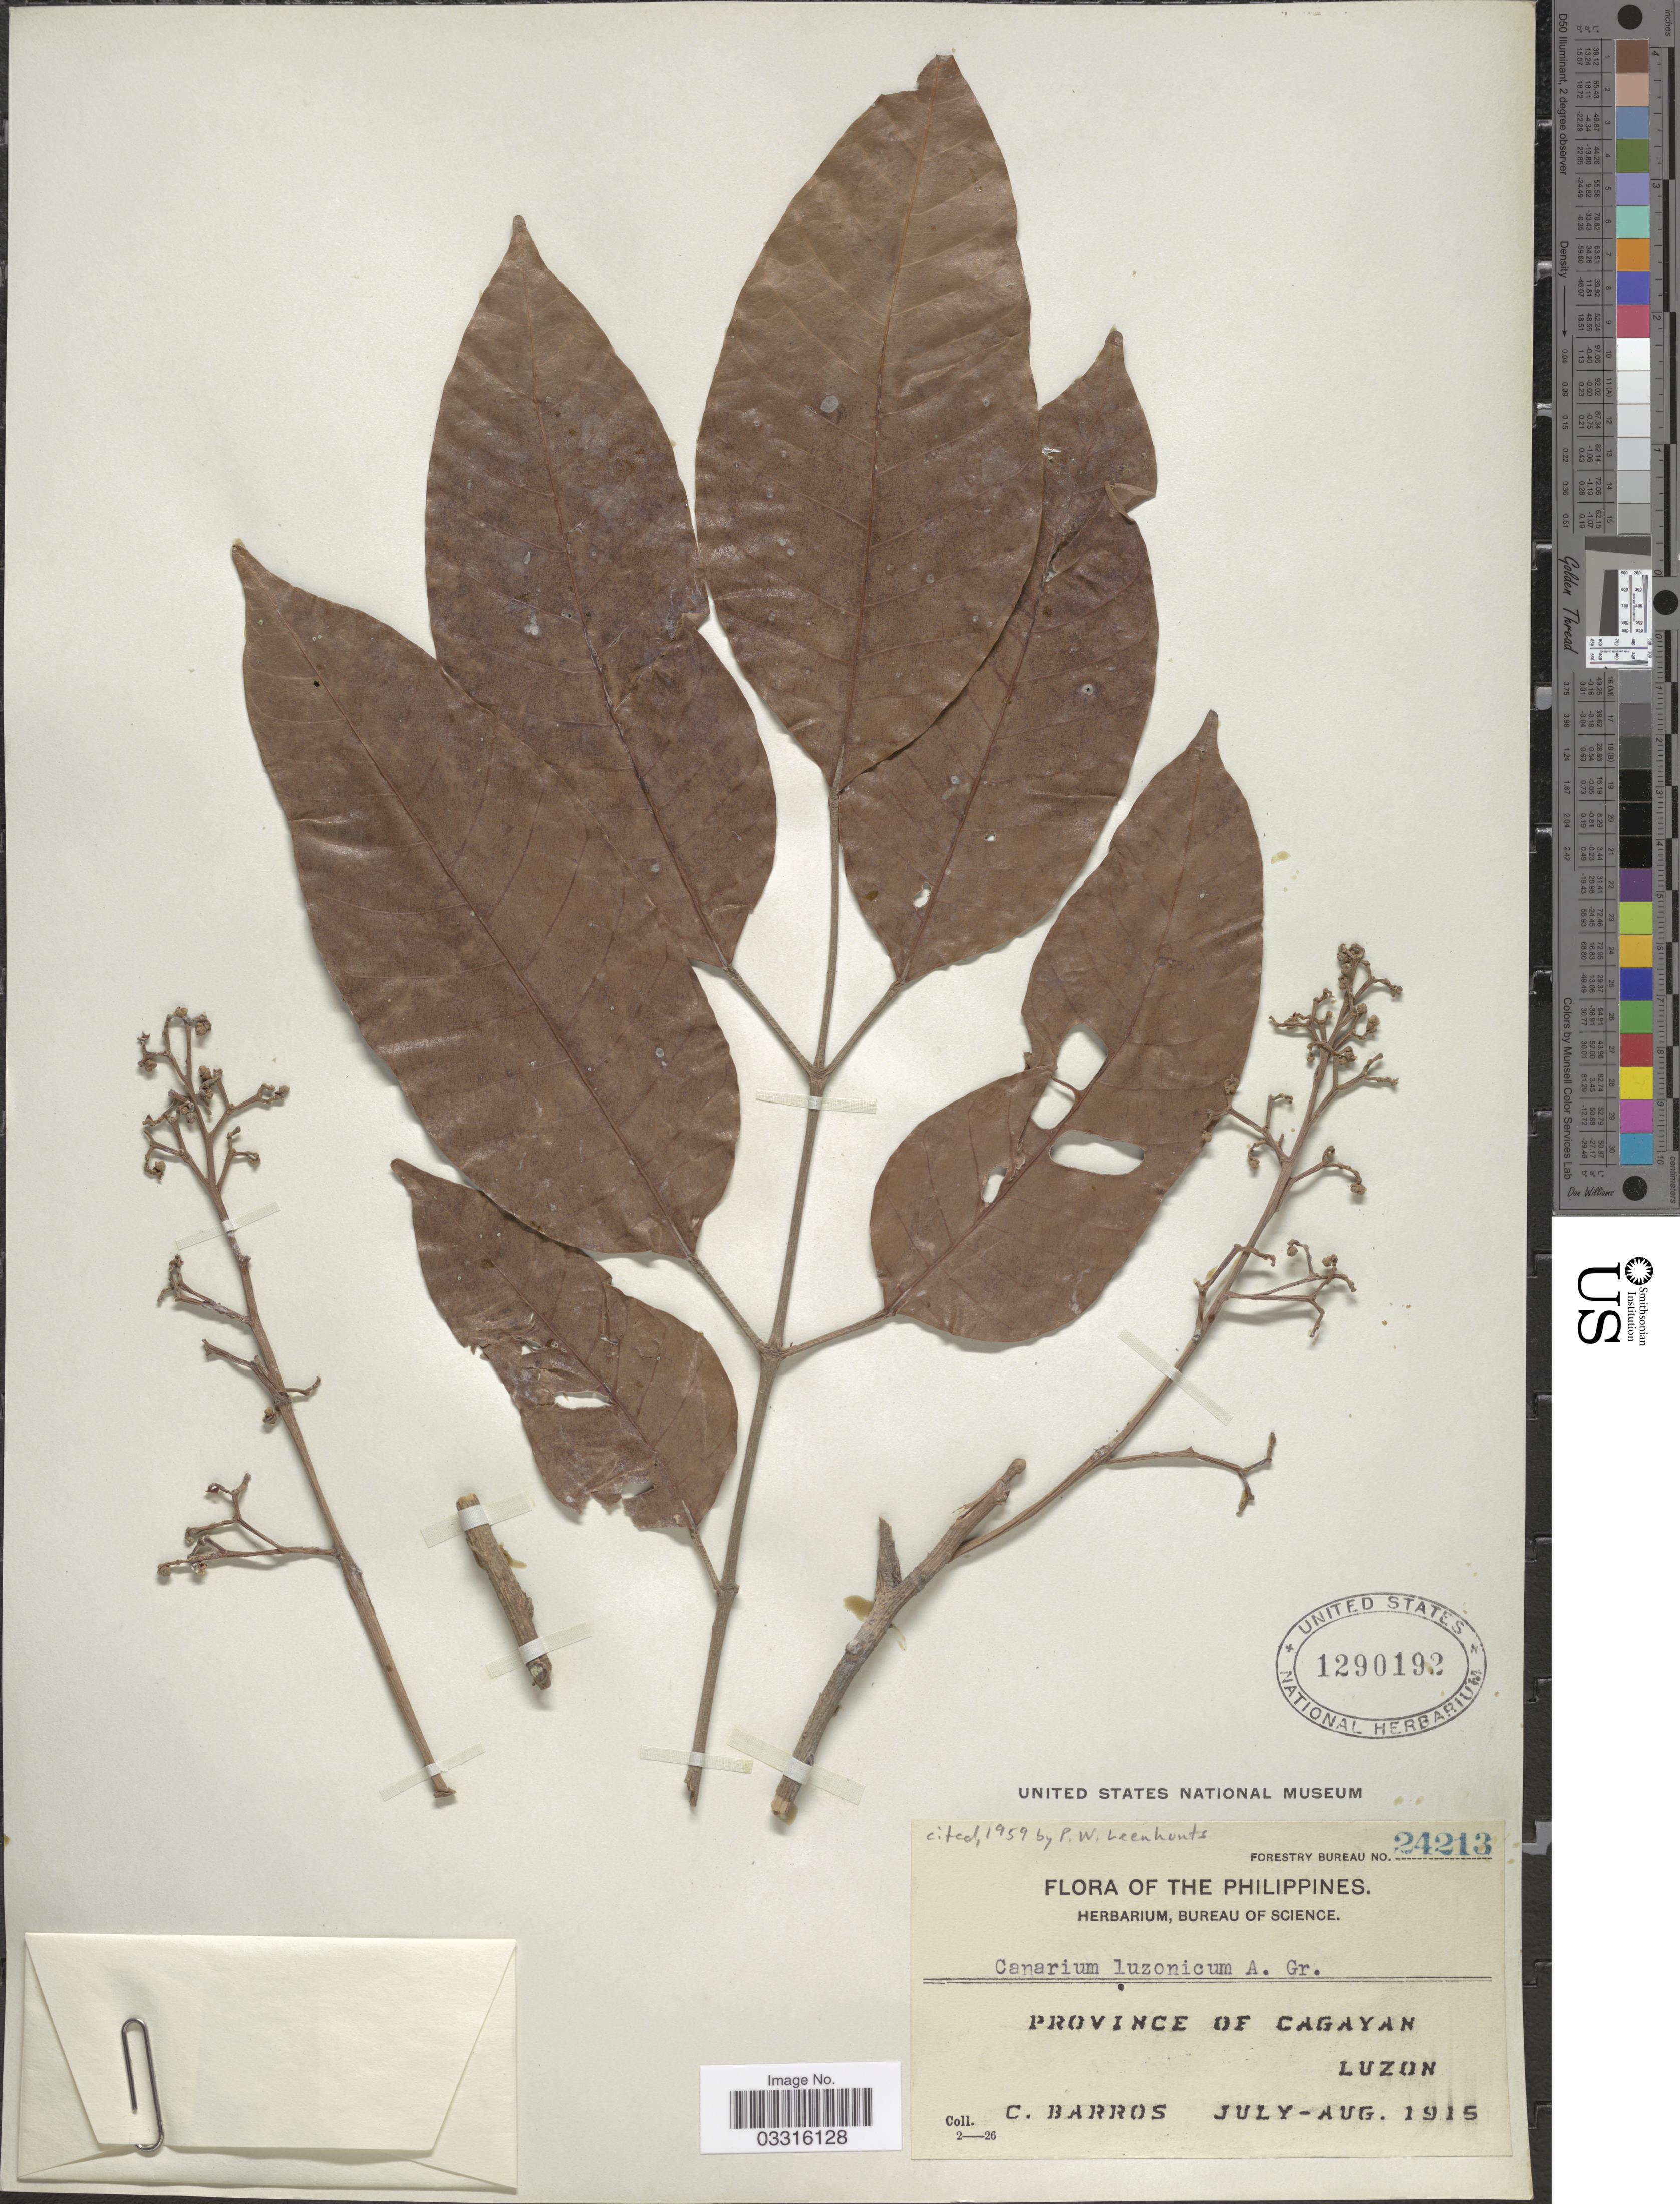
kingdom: Plantae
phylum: Tracheophyta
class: Magnoliopsida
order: Sapindales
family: Burseraceae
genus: Canarium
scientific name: Canarium luzonicum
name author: (Blume) A. Gray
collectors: C. Barros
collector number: Forestry Bureau 24213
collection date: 1915-07/1915-08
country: Philippines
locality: Province of Cagayan, Luzon.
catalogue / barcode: US 1290192